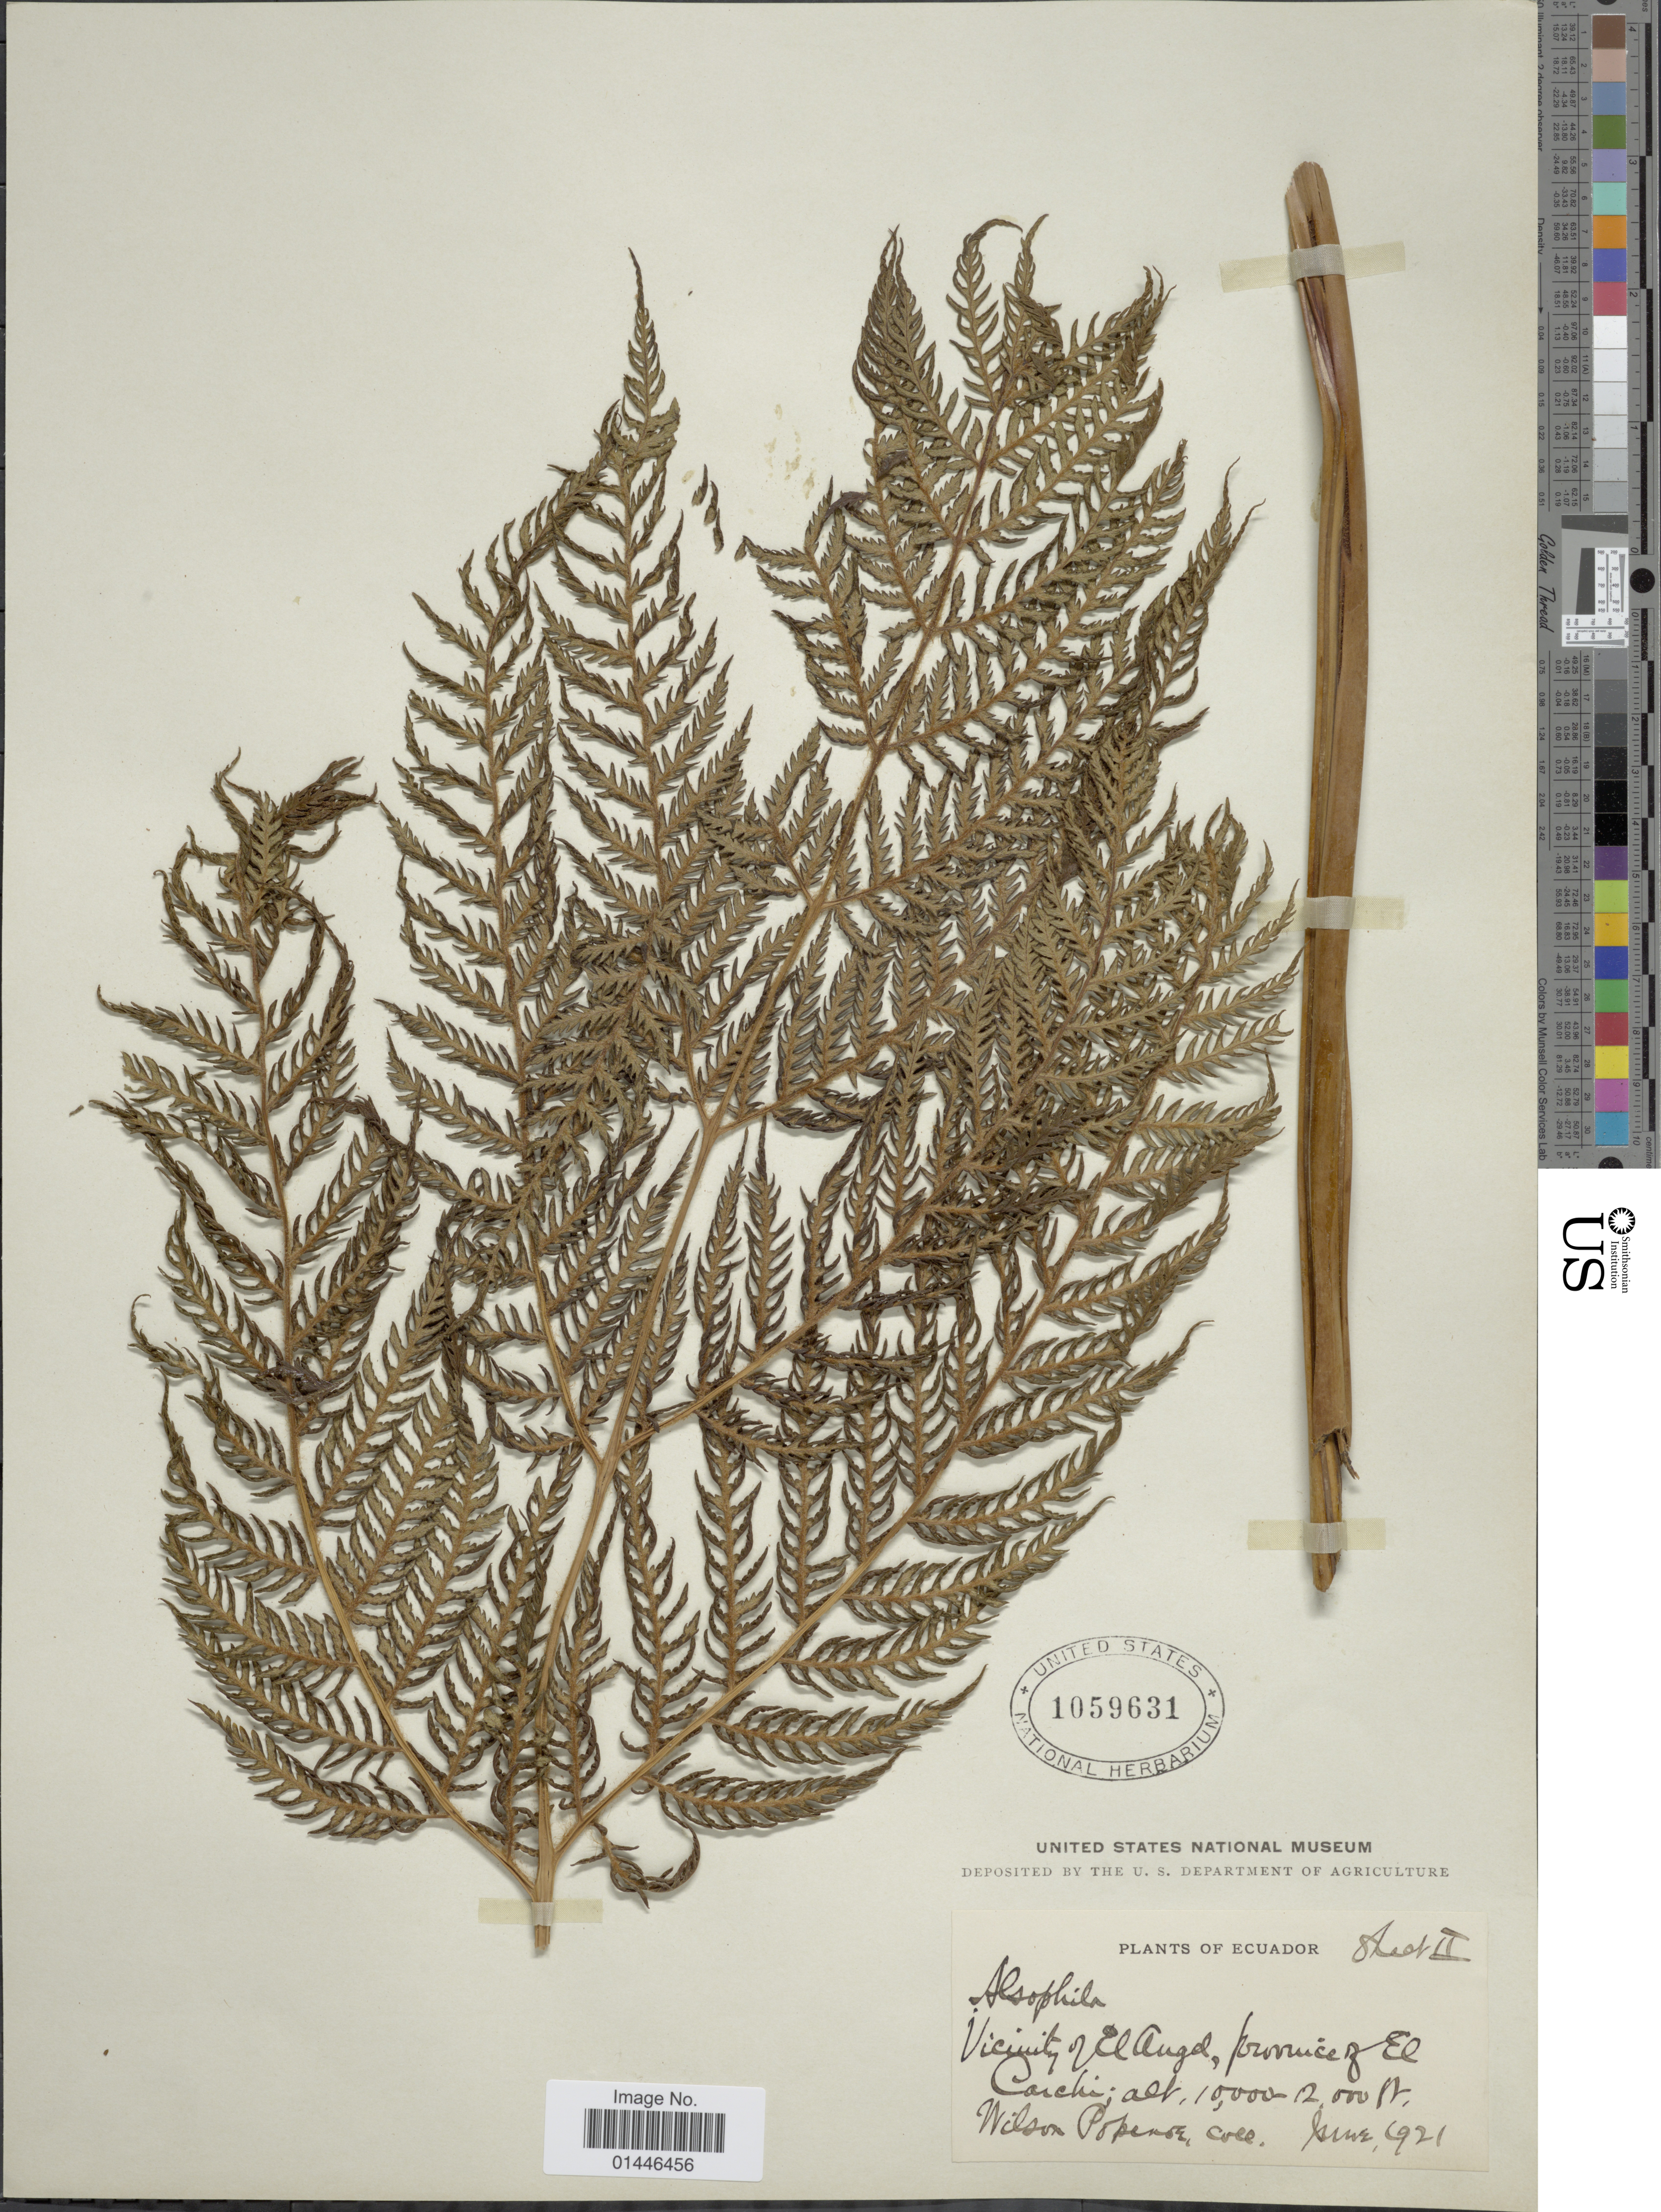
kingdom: Plantae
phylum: Tracheophyta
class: Polypodiopsida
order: Cyatheales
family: Dicksoniaceae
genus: Lophosoria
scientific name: Lophosoria quadripinnata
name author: (J.F. Gmel.) C. Chr.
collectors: W. Popenoe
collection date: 1921-06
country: Ecuador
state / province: Carchi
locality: Vicinity of El Angel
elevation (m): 3048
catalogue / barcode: US 1059631